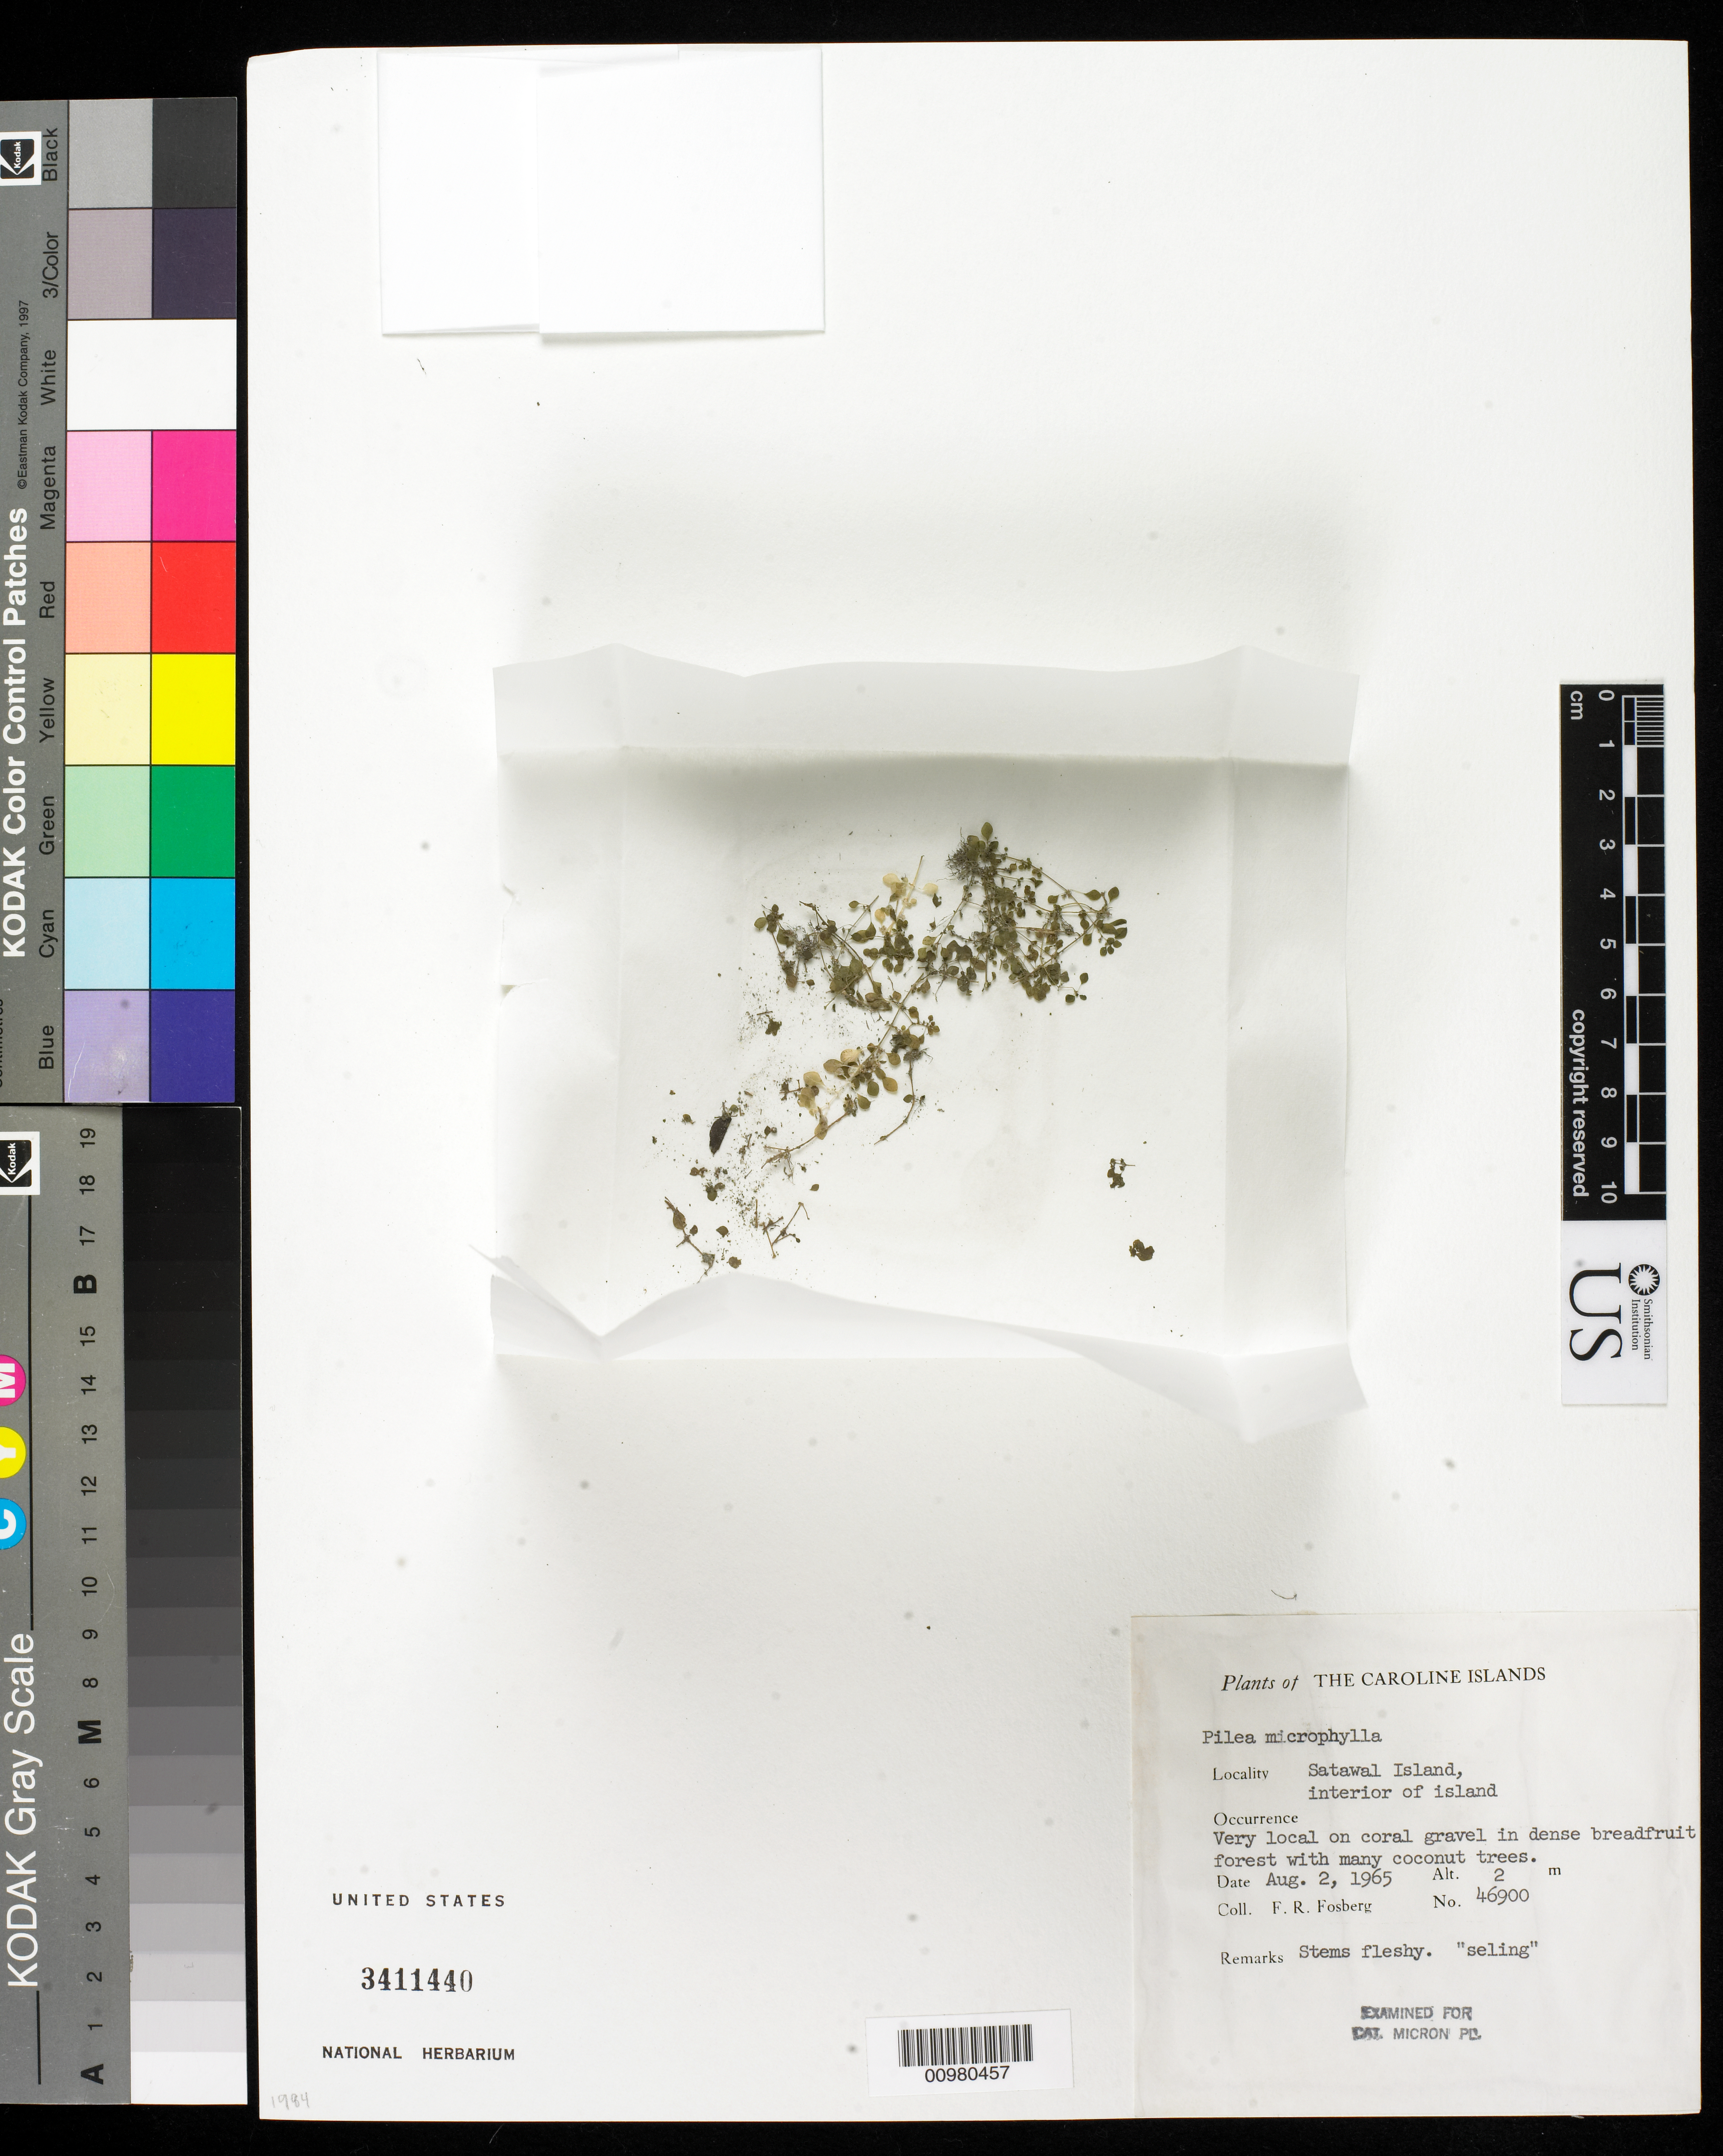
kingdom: Plantae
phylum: Tracheophyta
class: Magnoliopsida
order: Rosales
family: Urticaceae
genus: Pilea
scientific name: Pilea microphylla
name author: (L.) Liebm.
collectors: F. R. Fosberg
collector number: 46900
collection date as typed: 02 Aug 1965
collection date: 1965-08-02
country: Micronesia, Federated States of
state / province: Yap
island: Satawal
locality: interior of island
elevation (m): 2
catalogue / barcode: US 3411440